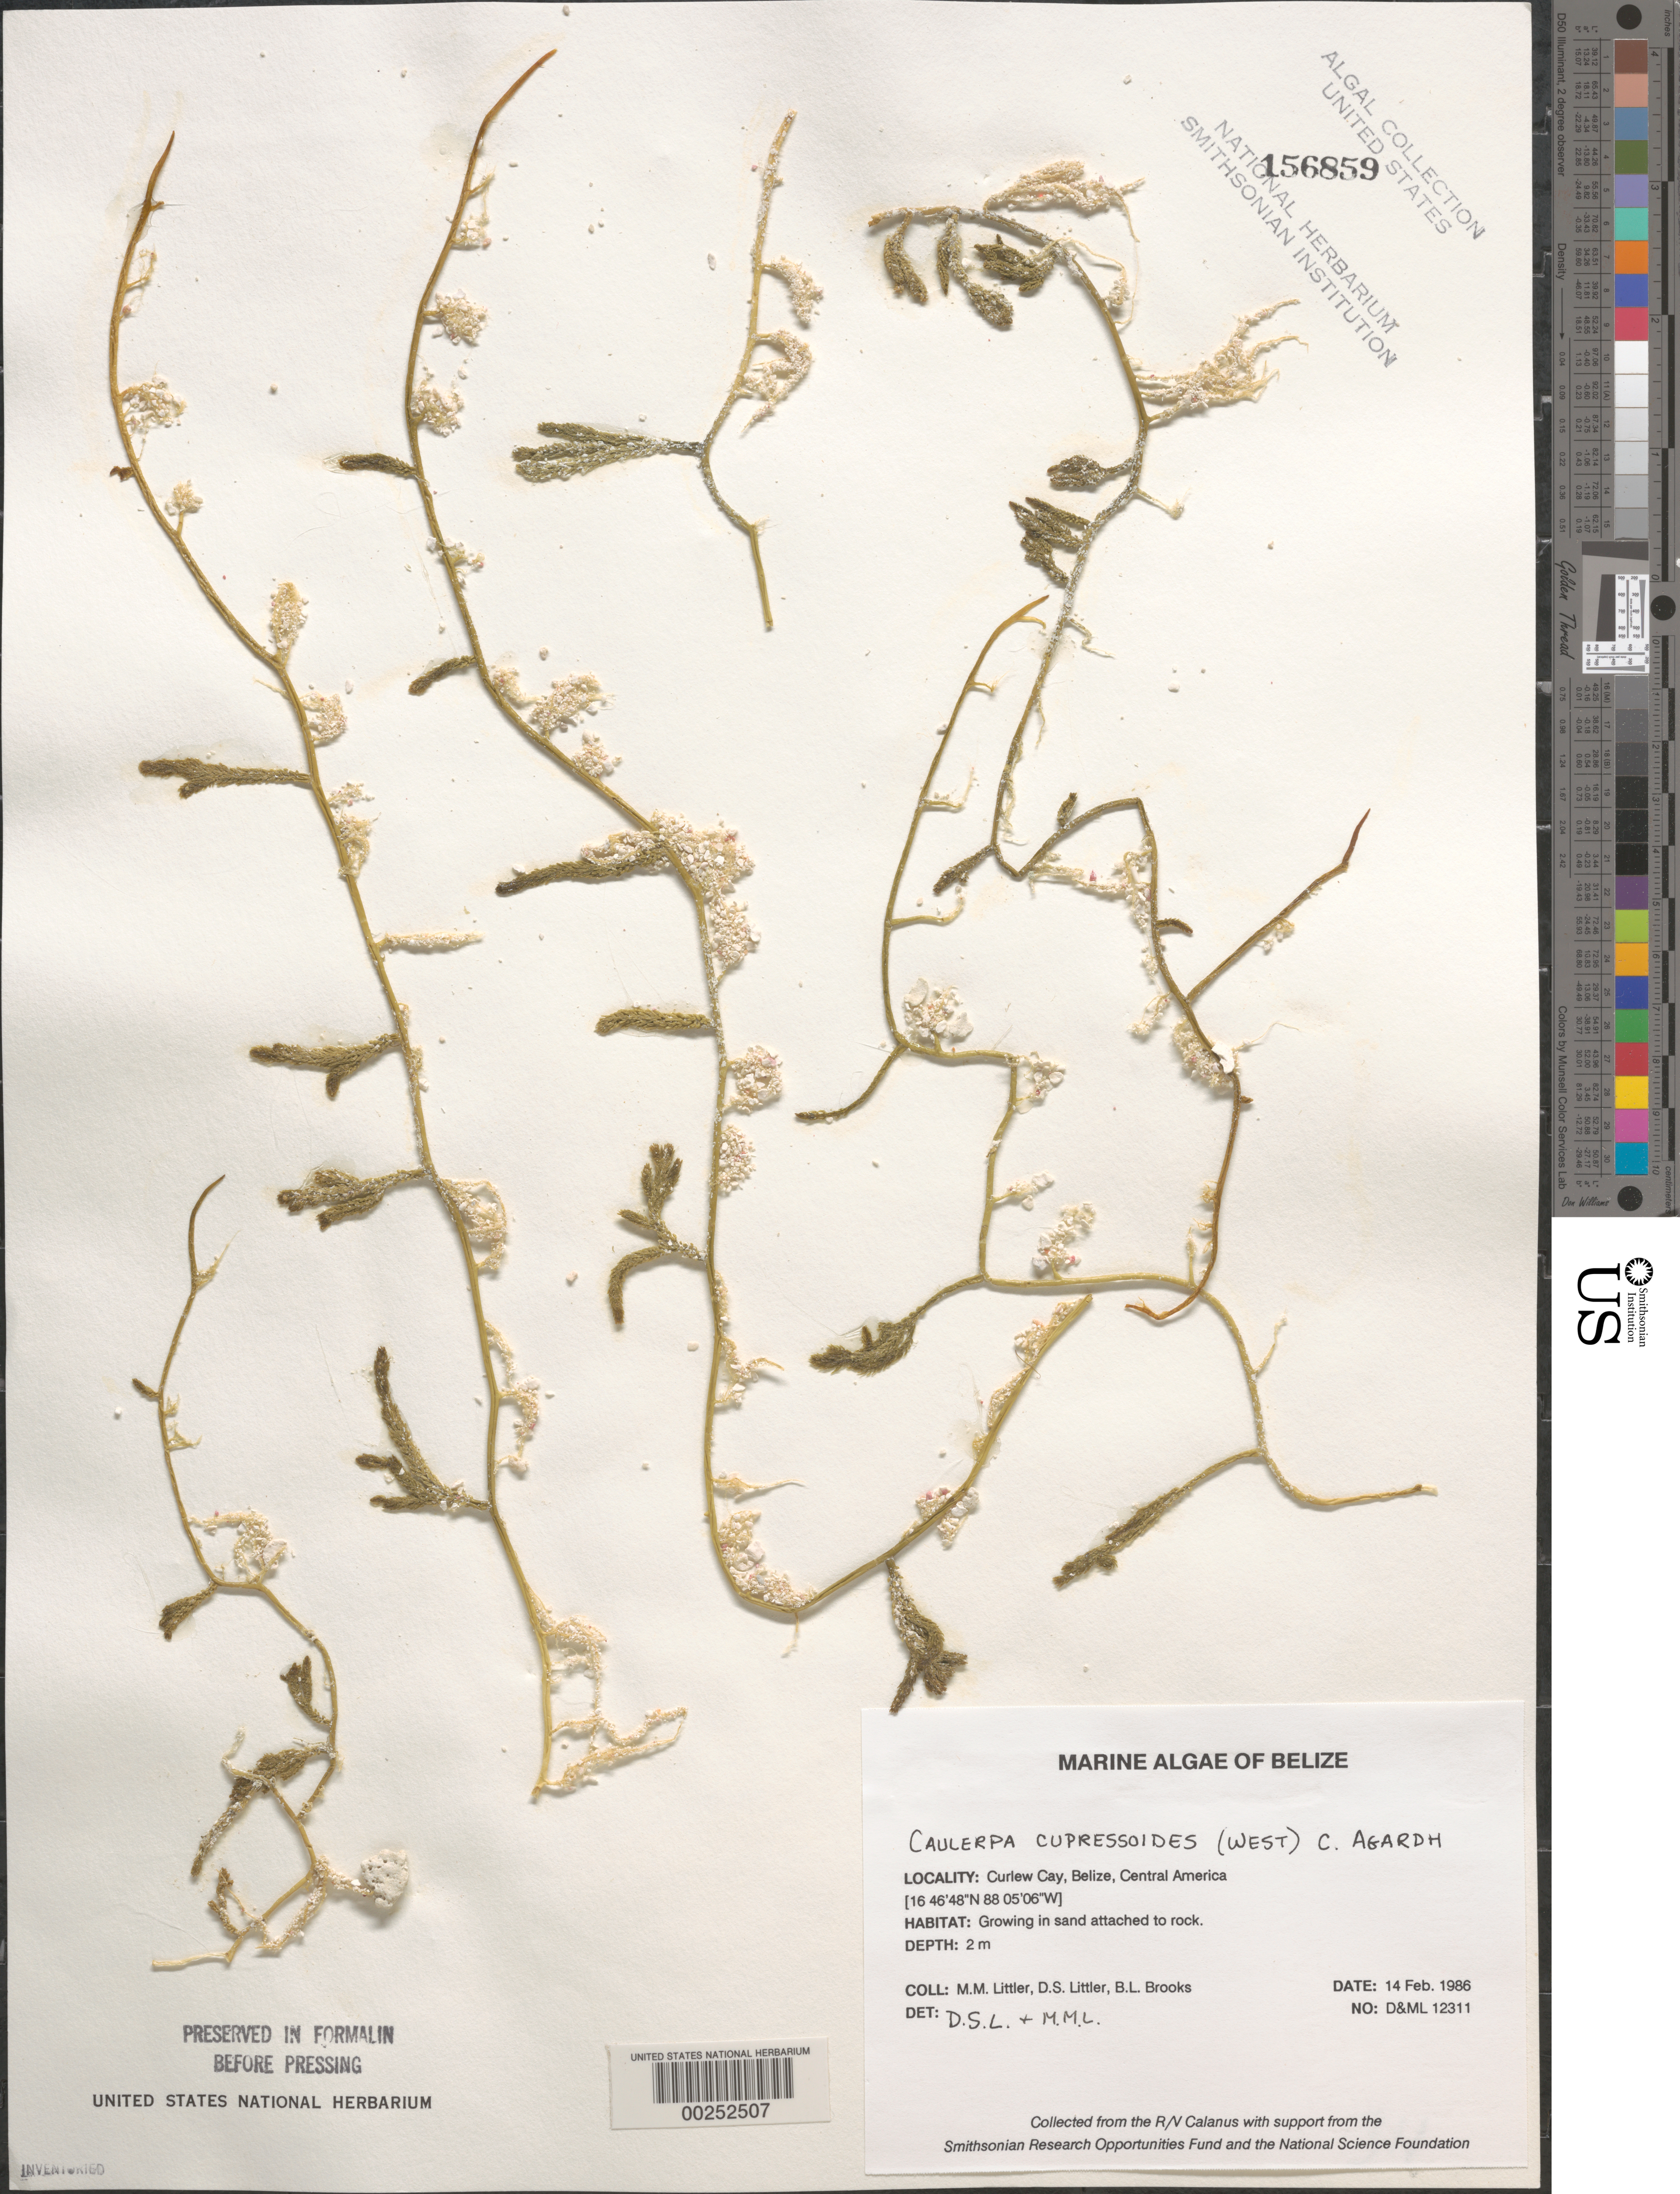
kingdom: Plantae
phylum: Chlorophyta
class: Ulvophyceae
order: Bryopsidales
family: Caulerpaceae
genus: Caulerpa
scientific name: Caulerpa cupressoides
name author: (Vahl) C. Agardh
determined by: Littler, D. S.; Littler, M. M.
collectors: M. M. Littler, D. S. Littler & B. Brooks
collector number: D&ML 12311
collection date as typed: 14 Feb 1986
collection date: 1986-02-14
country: Belize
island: Curlew Cay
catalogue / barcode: US 156859